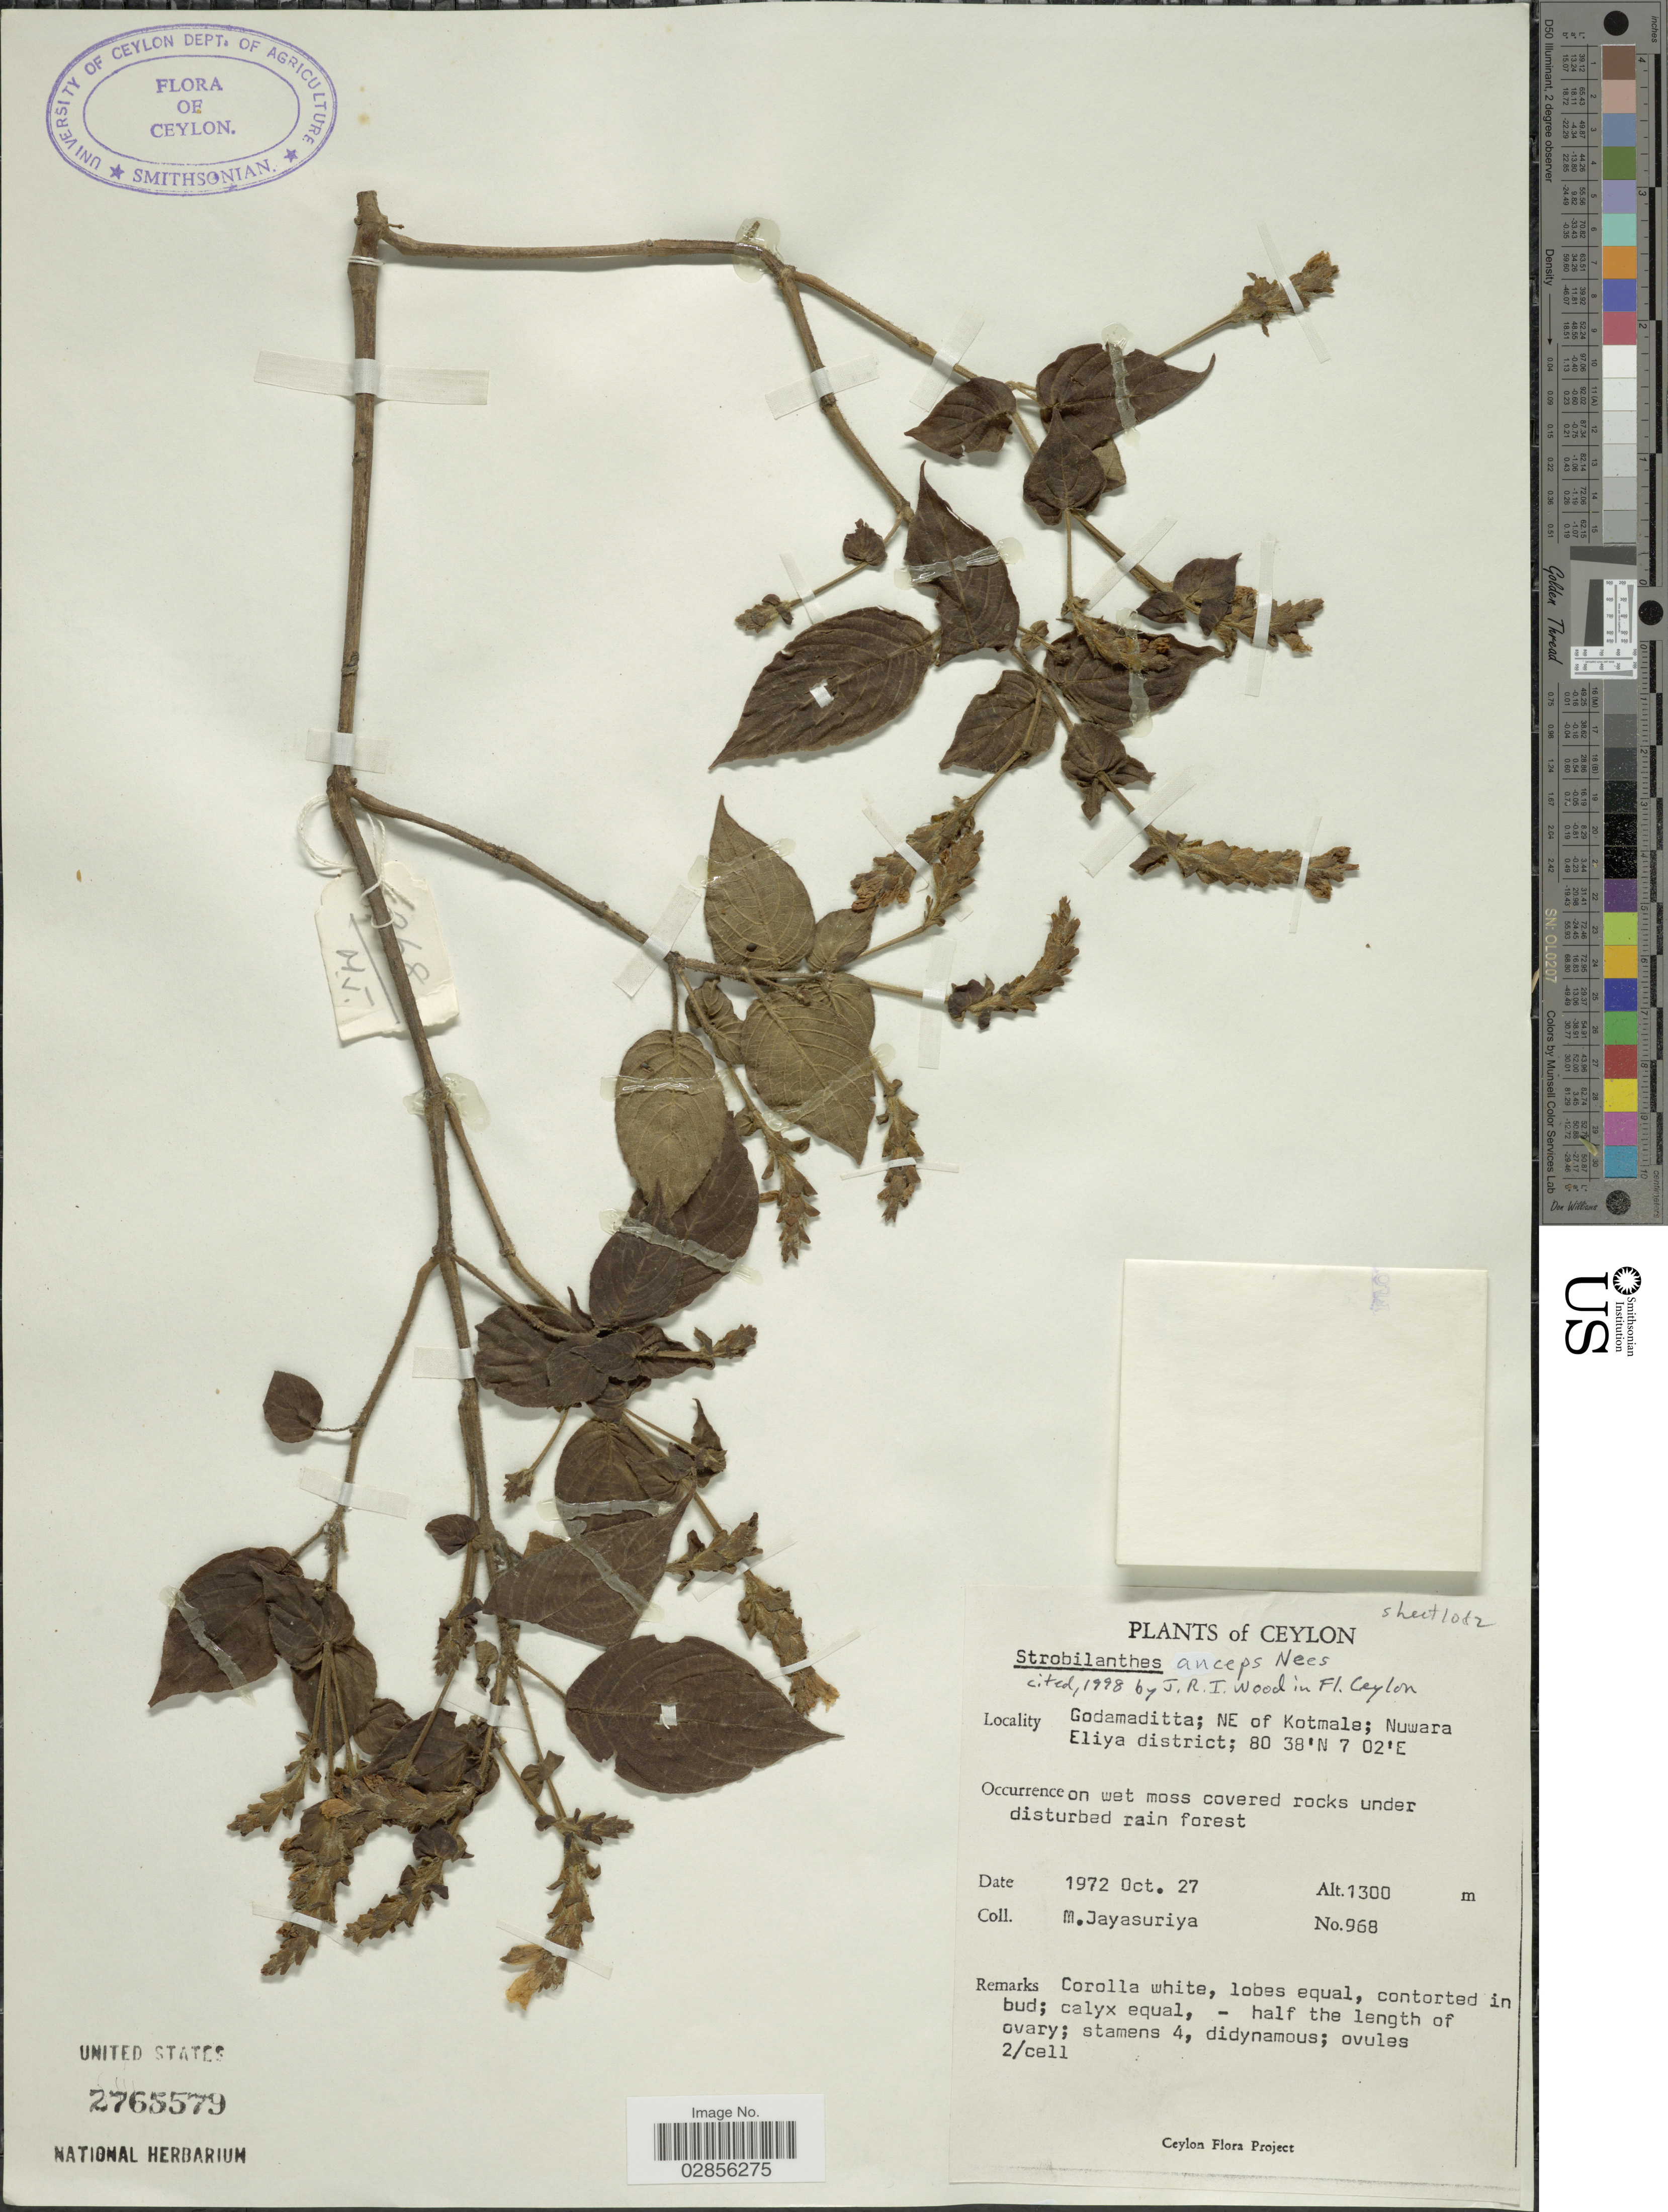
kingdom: Plantae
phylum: Tracheophyta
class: Magnoliopsida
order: Lamiales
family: Acanthaceae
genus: Strobilanthes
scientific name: Strobilanthes anceps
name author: Nees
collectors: M. Jayasuriya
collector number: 968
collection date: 1972-10-27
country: Sri Lanka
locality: Ceylon. Godamaditta; NE of Kotmale; Nuwara Eliya district.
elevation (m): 1300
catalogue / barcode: US 2765579